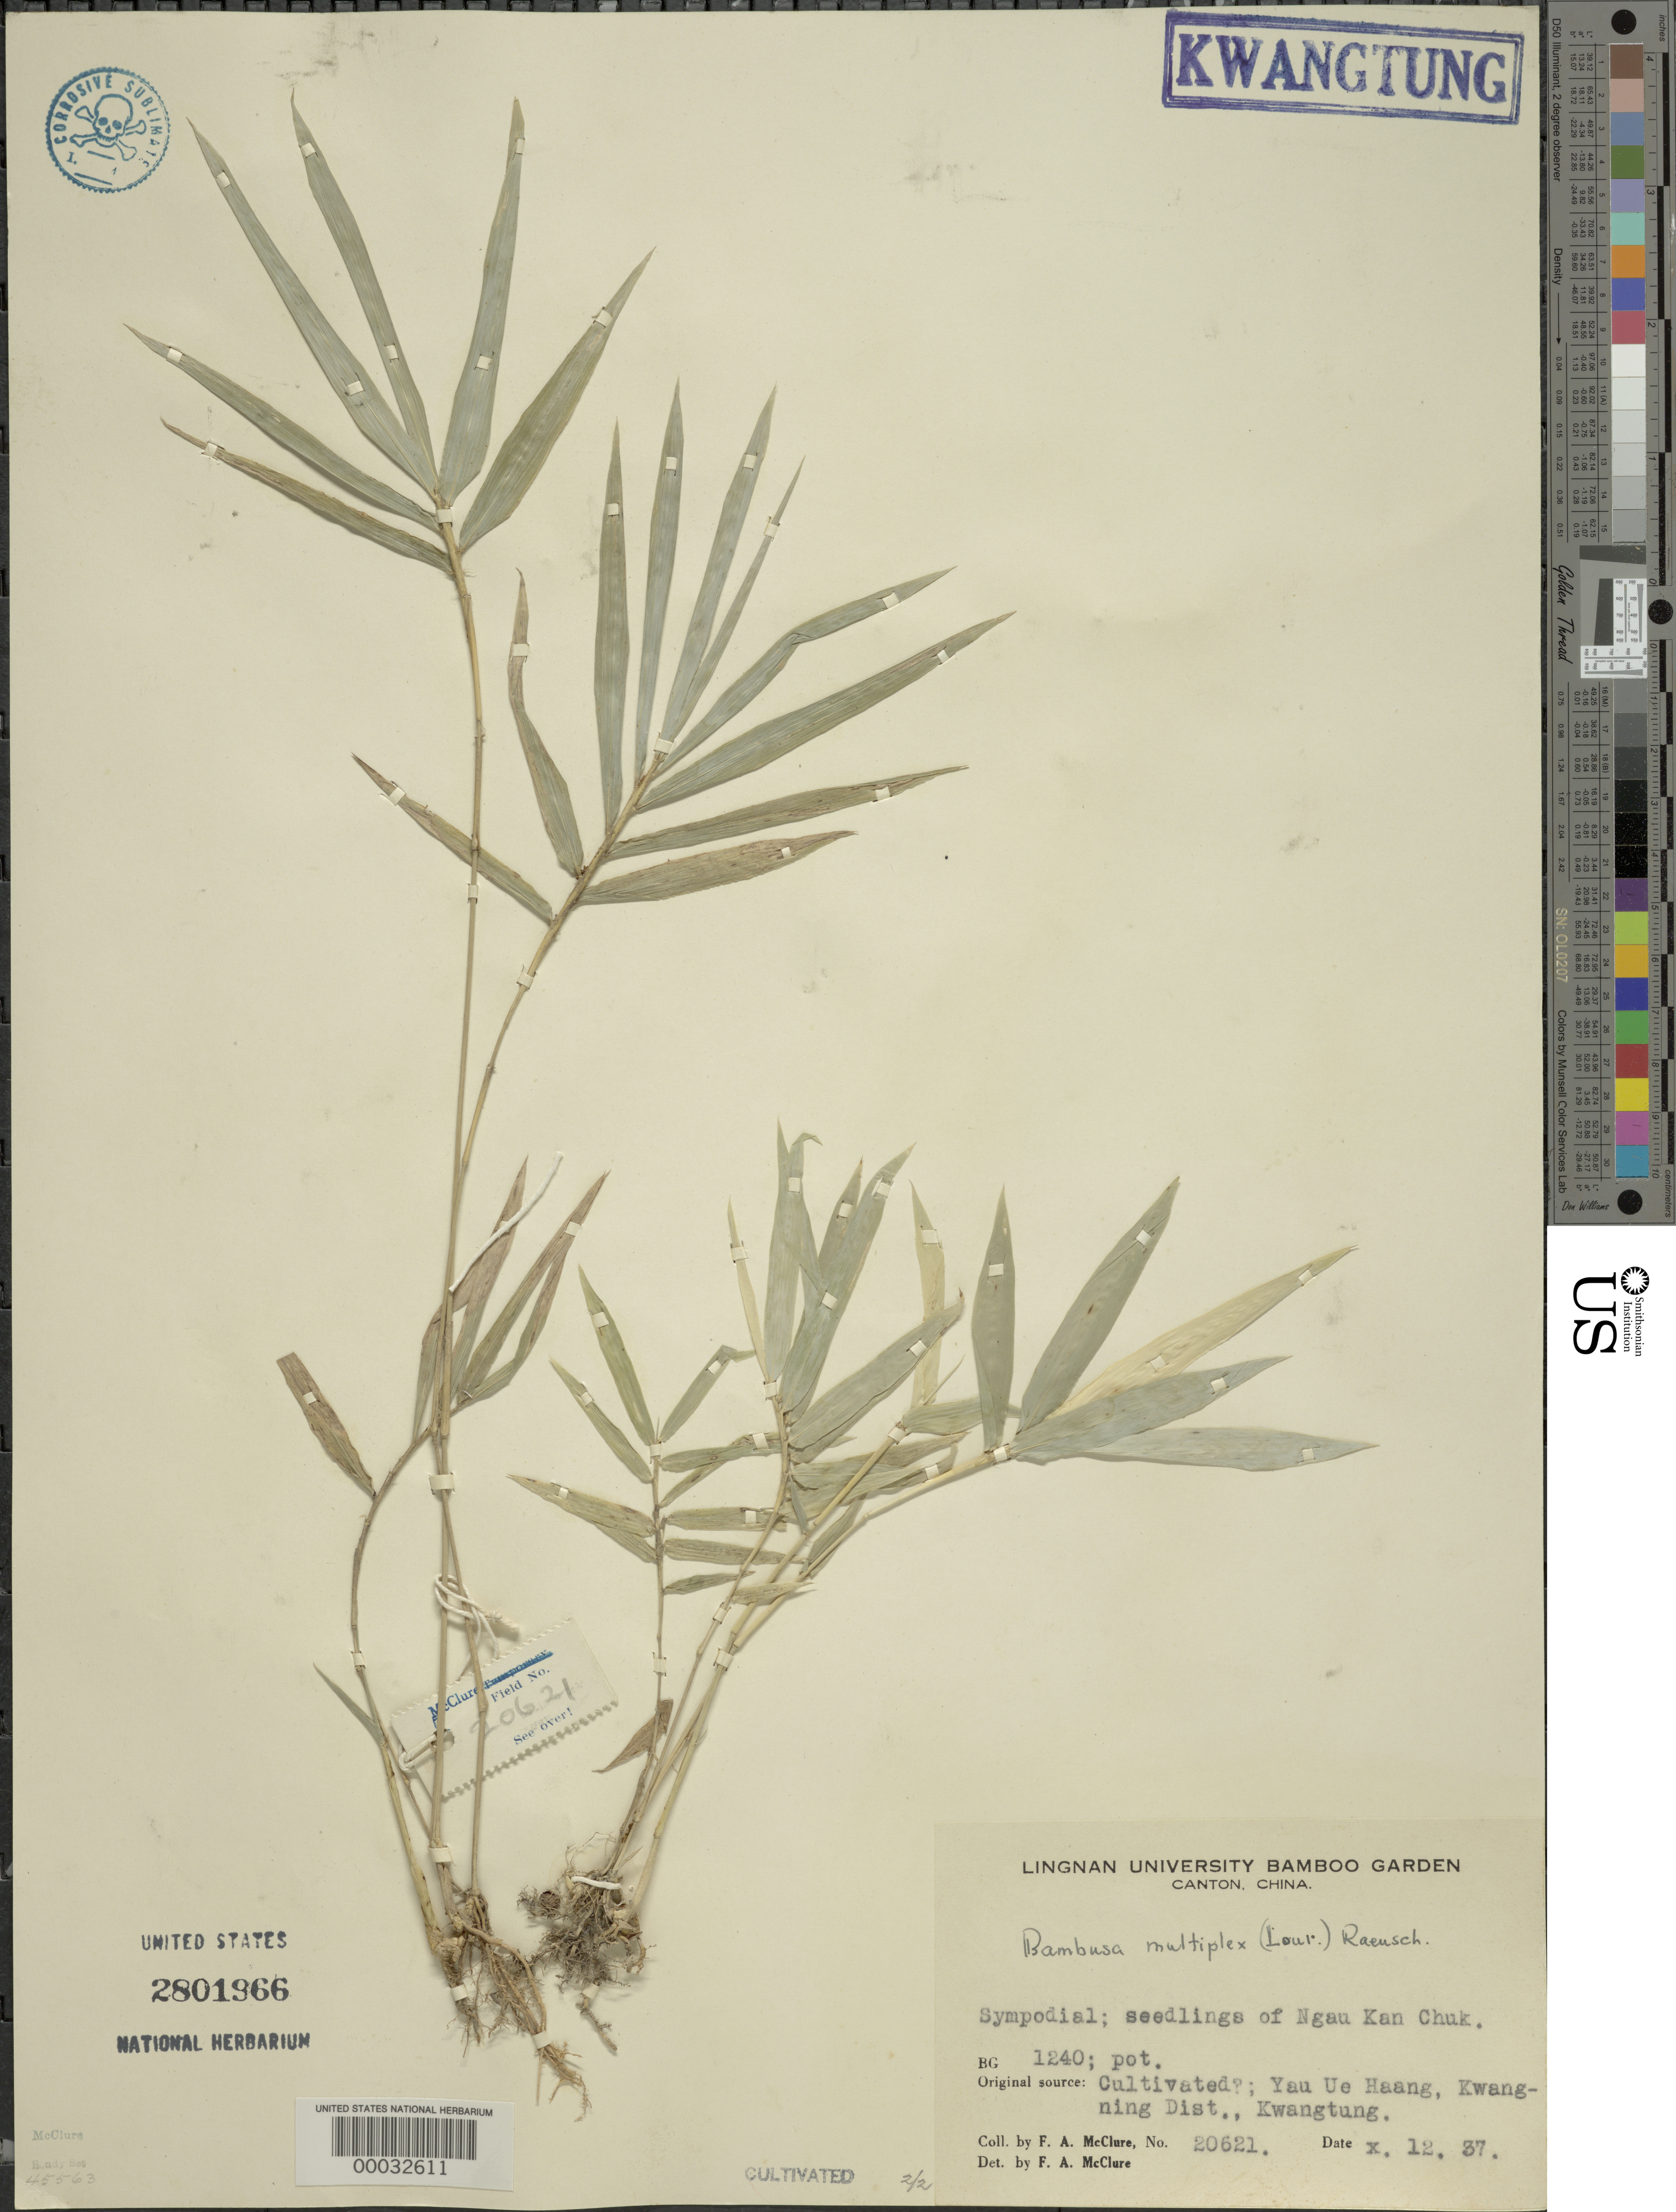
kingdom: Plantae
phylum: Tracheophyta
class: Liliopsida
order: Poales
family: Poaceae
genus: Bambusa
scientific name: Bambusa multiplex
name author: (Lour.) Raeusch. ex Schult. & Schult. f.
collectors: F. A. McClure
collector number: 20621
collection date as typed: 12 Oct 1937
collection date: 1937-10-12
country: China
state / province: Guangdong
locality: Yau Ue Haang Kwangning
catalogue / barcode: US 2801966